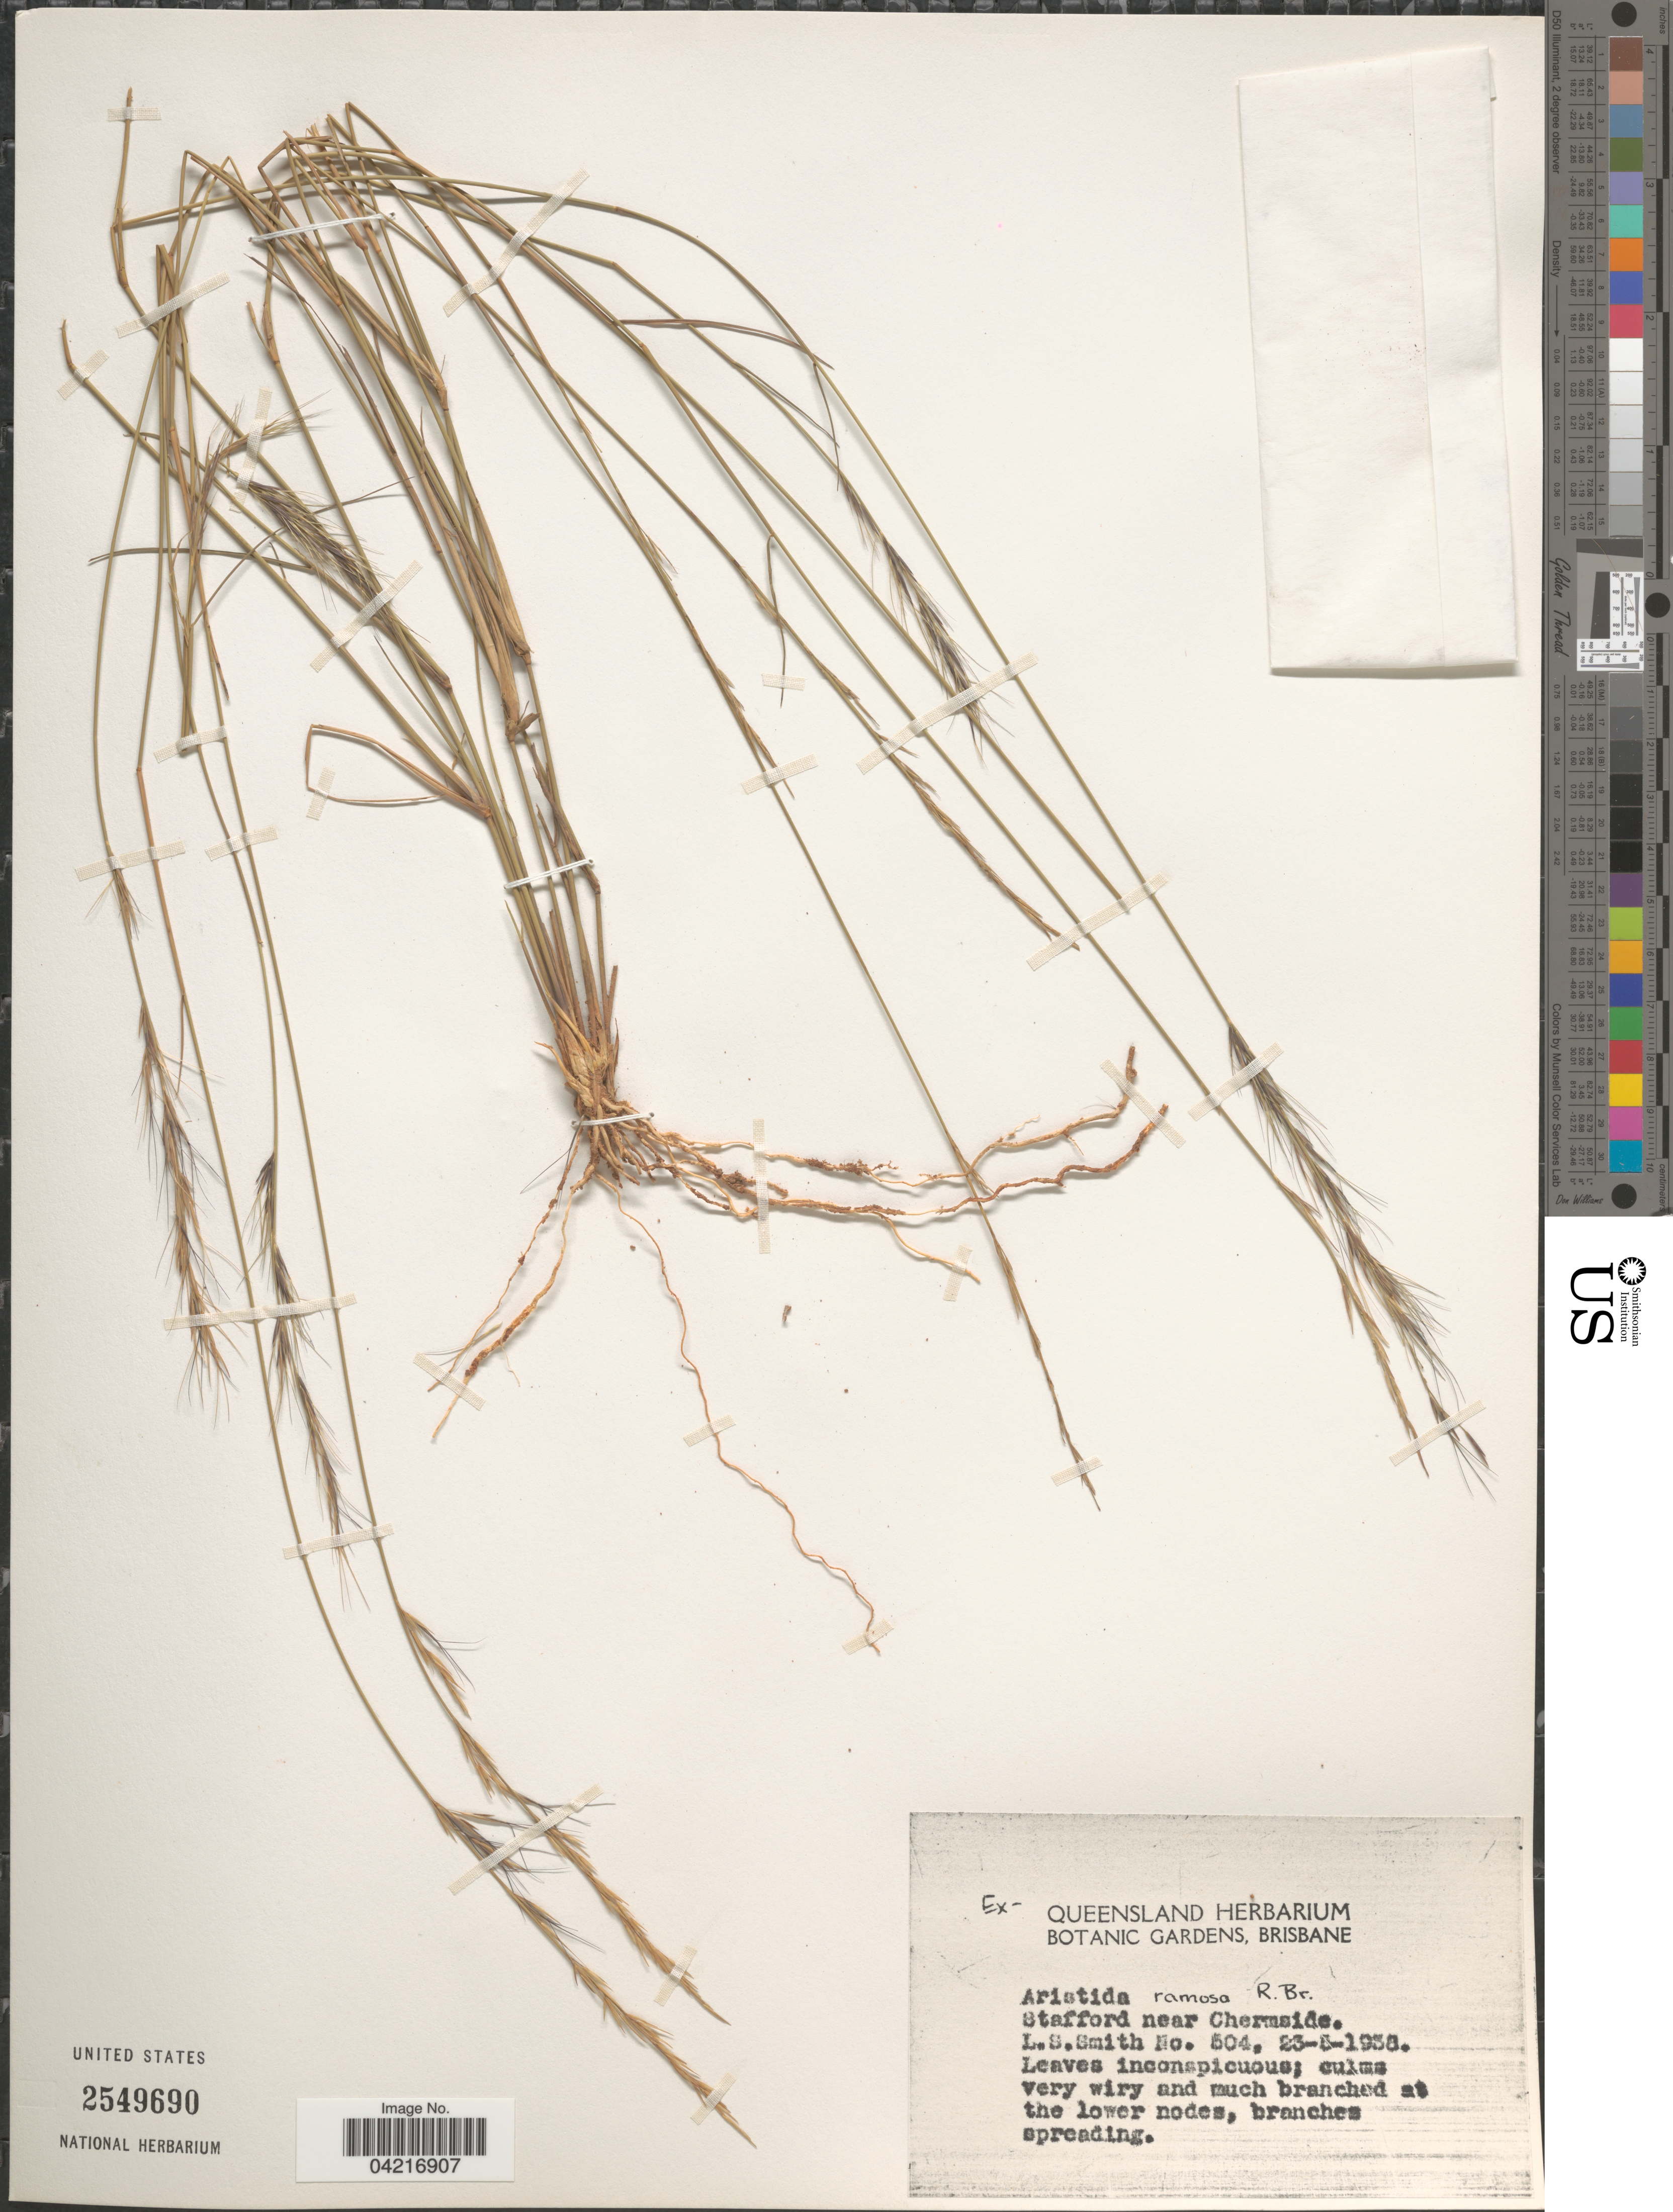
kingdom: Plantae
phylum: Tracheophyta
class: Liliopsida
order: Poales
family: Poaceae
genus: Aristida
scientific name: Aristida ramosa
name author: R. Br.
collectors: L. Smith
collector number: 504*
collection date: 1938-05-23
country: Australia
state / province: Queensland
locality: Stafford near Chermside.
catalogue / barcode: US 2549690